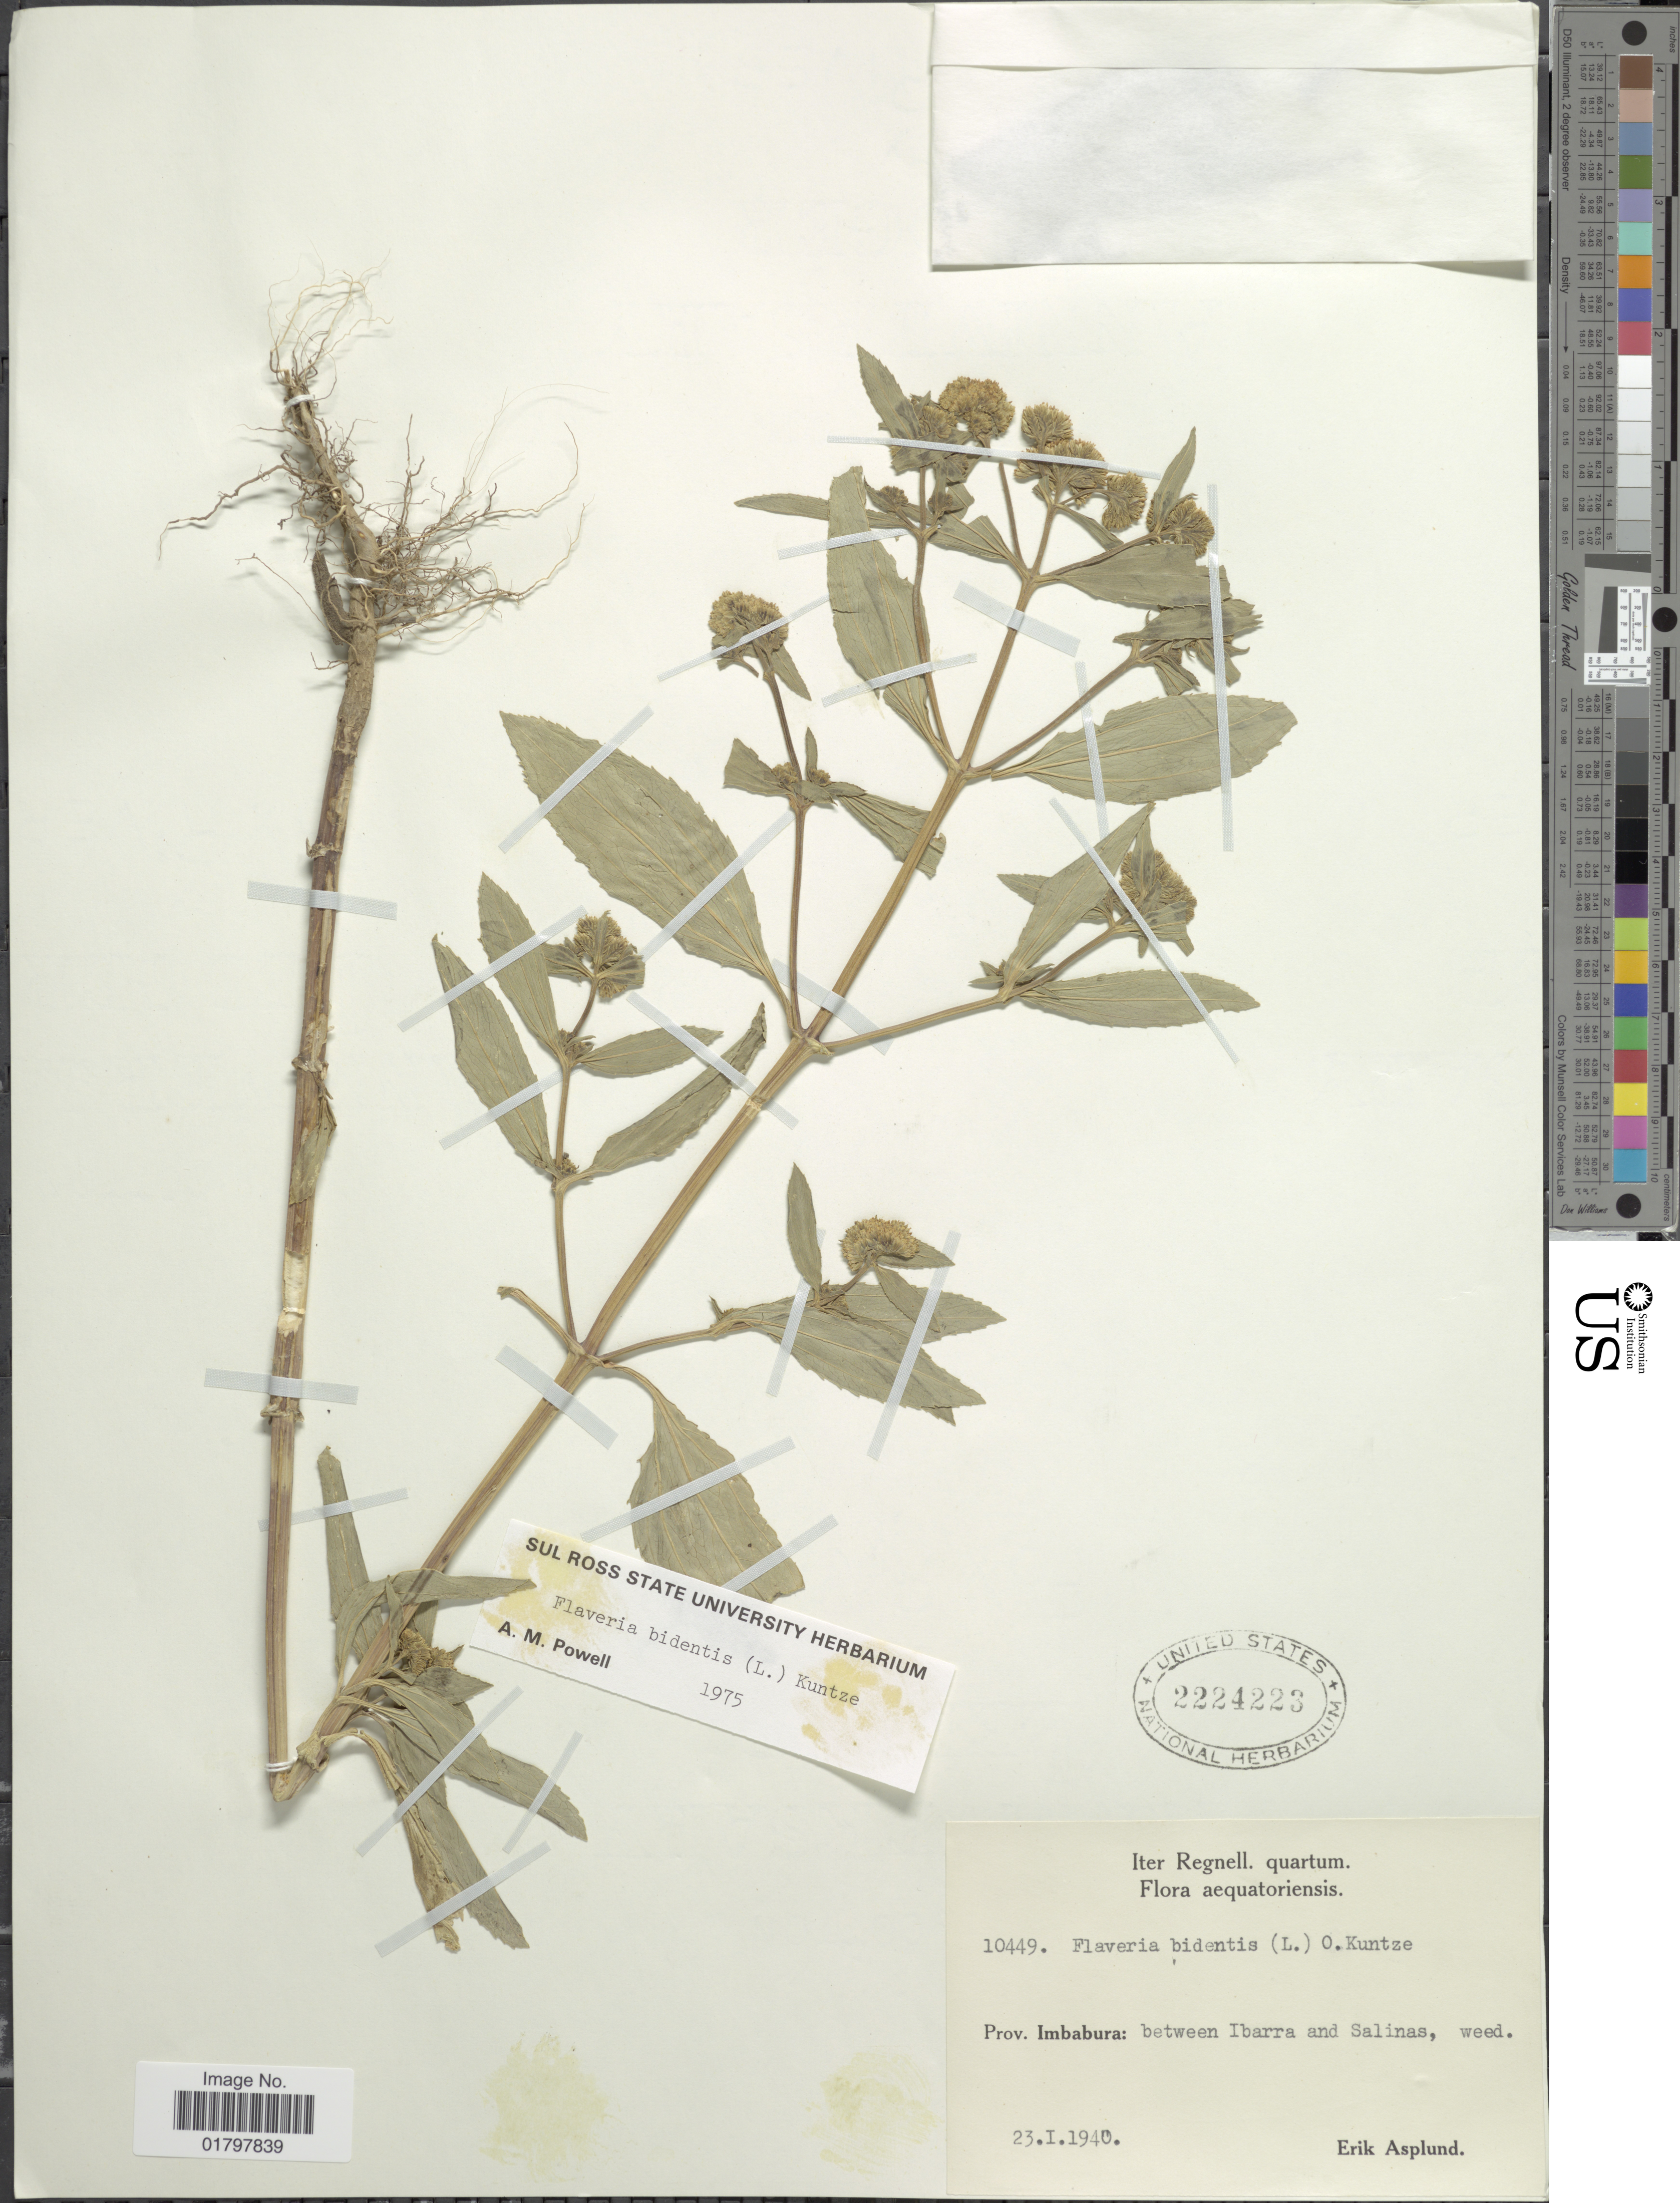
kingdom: Plantae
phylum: Tracheophyta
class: Magnoliopsida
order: Asterales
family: Asteraceae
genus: Flaveria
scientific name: Flaveria bidentis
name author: (L.) Kuntze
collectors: E. Asplund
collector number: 10449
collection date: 1940-01-23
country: Ecuador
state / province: Imbabura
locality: Prov. Imbabura: between Ibarra and Salinas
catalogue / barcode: US 2224223